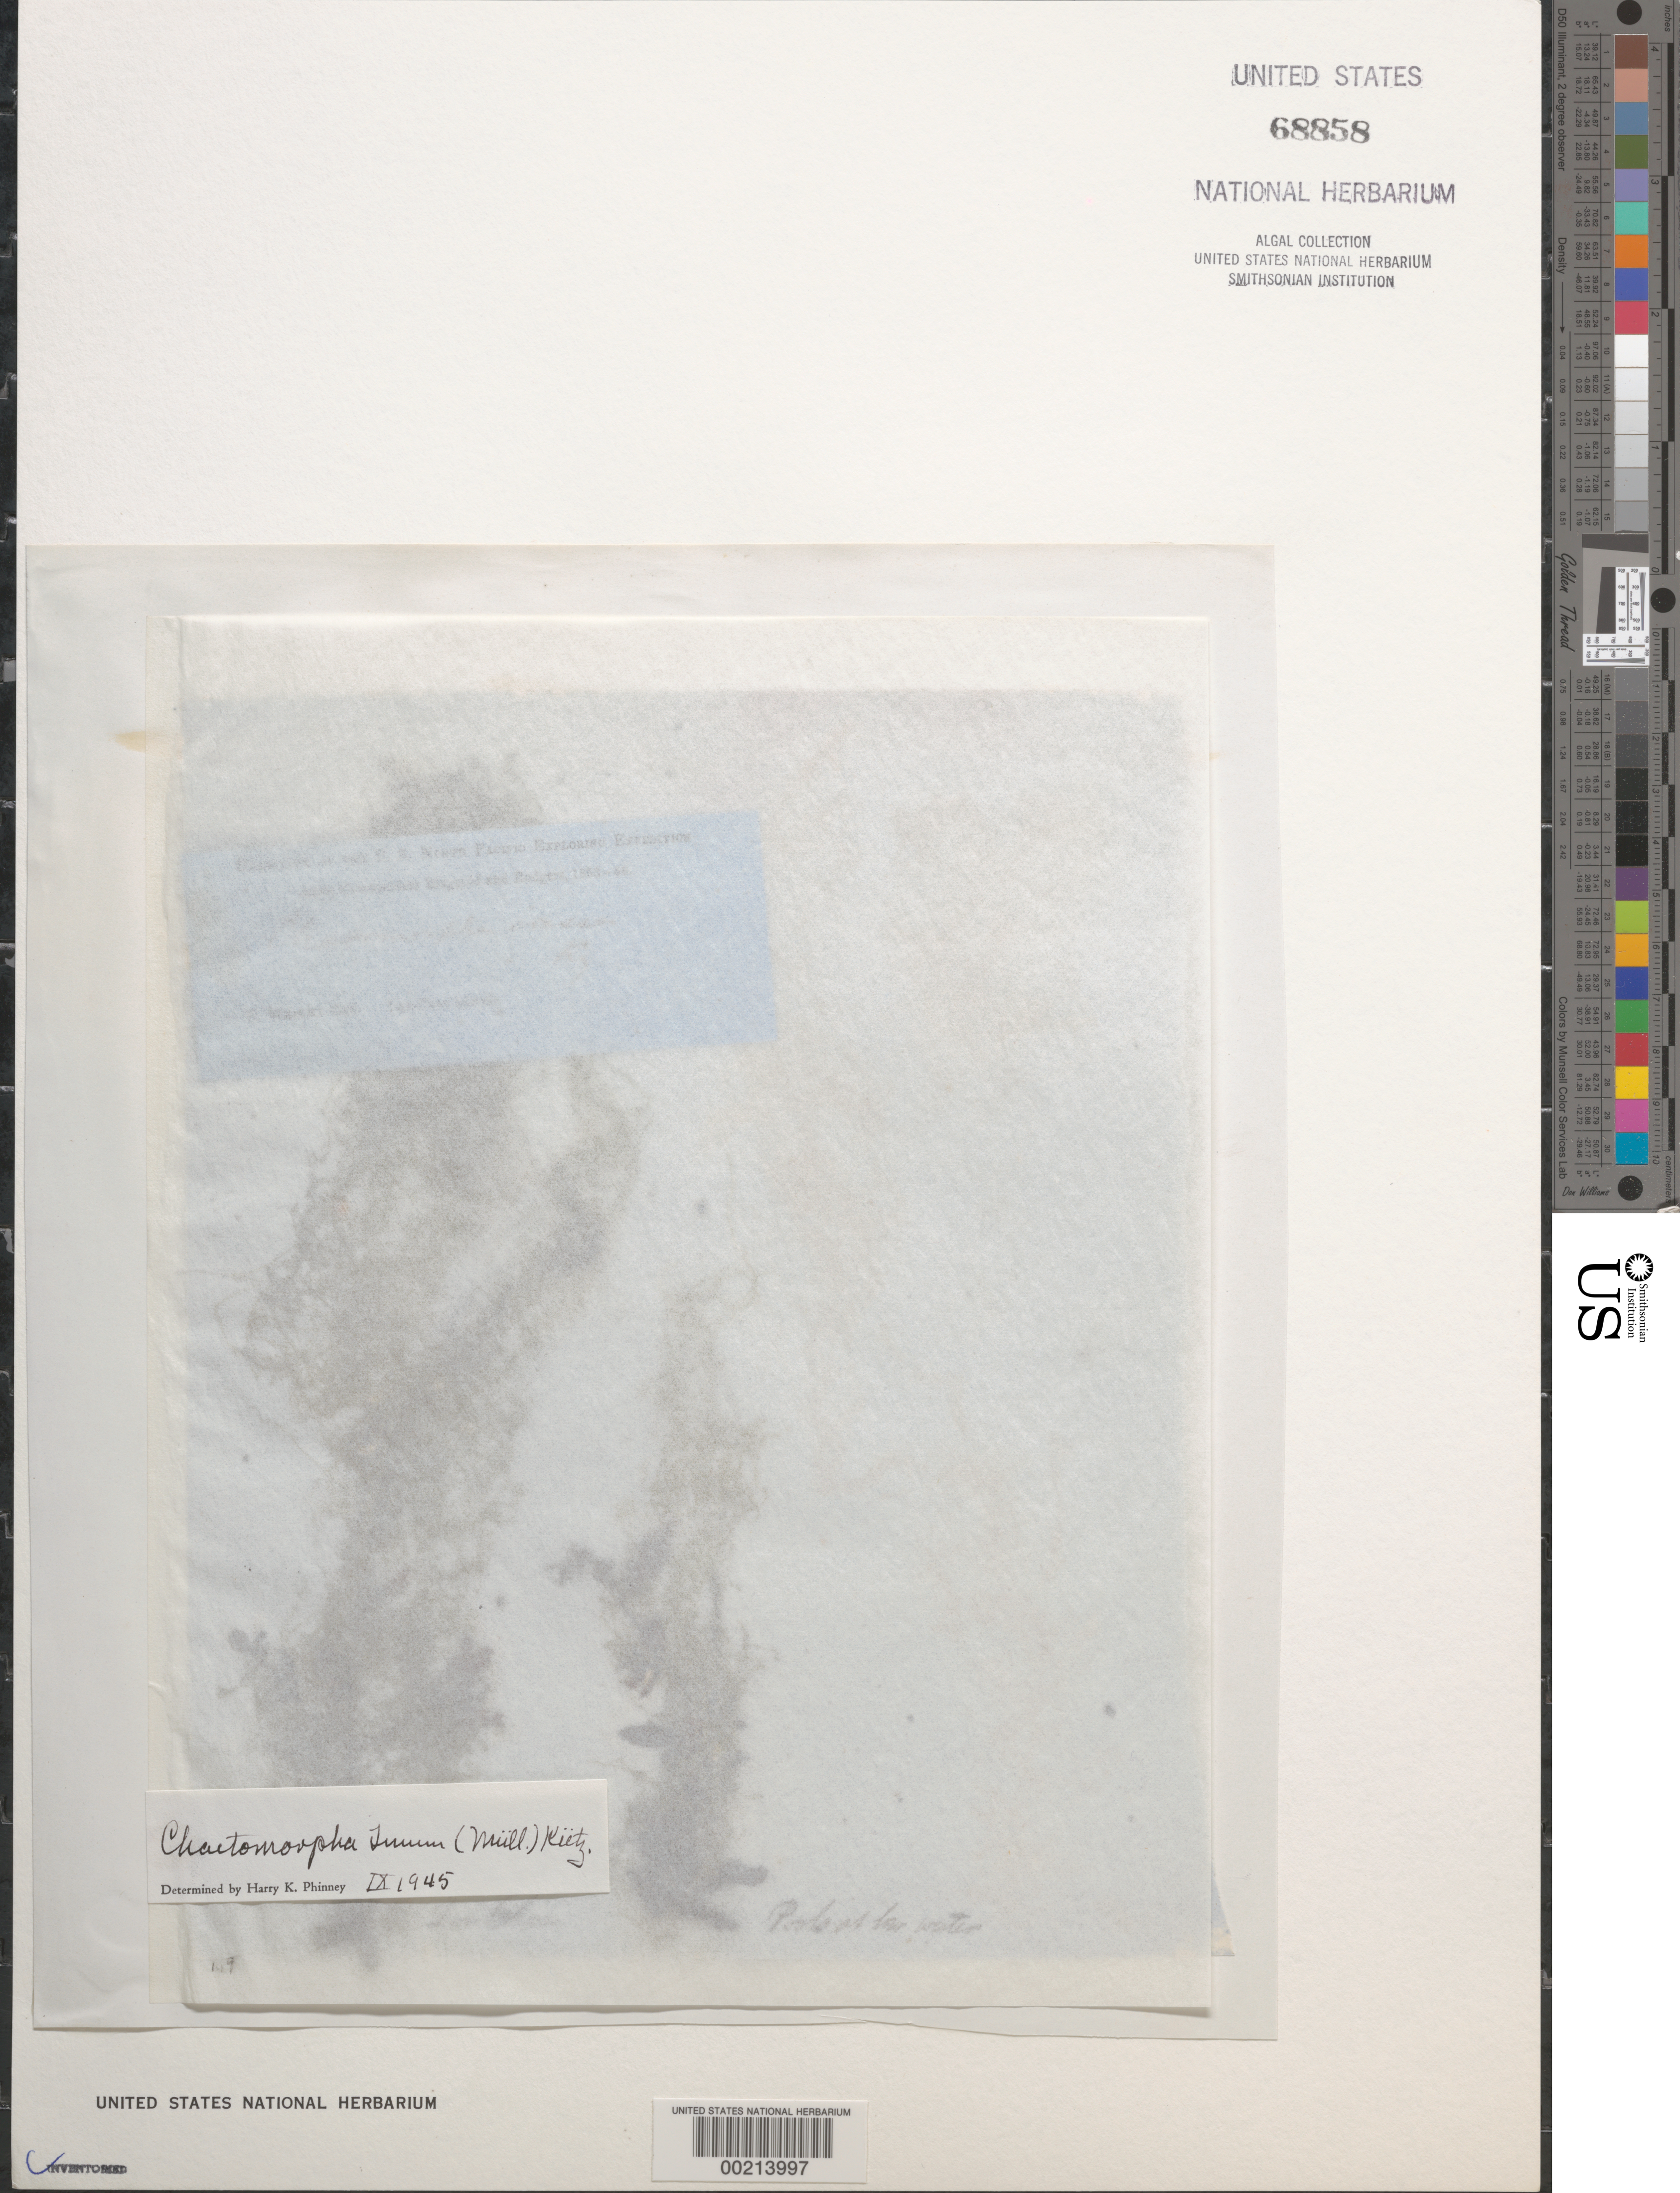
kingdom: Plantae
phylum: Chlorophyta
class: Ulvophyceae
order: Cladophorales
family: Cladophoraceae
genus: Chaetomorpha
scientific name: Chaetomorpha linum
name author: (O.F. Muell.) Kütz.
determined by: Phinney, H. K.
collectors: C. Wright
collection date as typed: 1853-56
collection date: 1853/1856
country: Japan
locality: Loo Choo islands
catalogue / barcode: US 68858